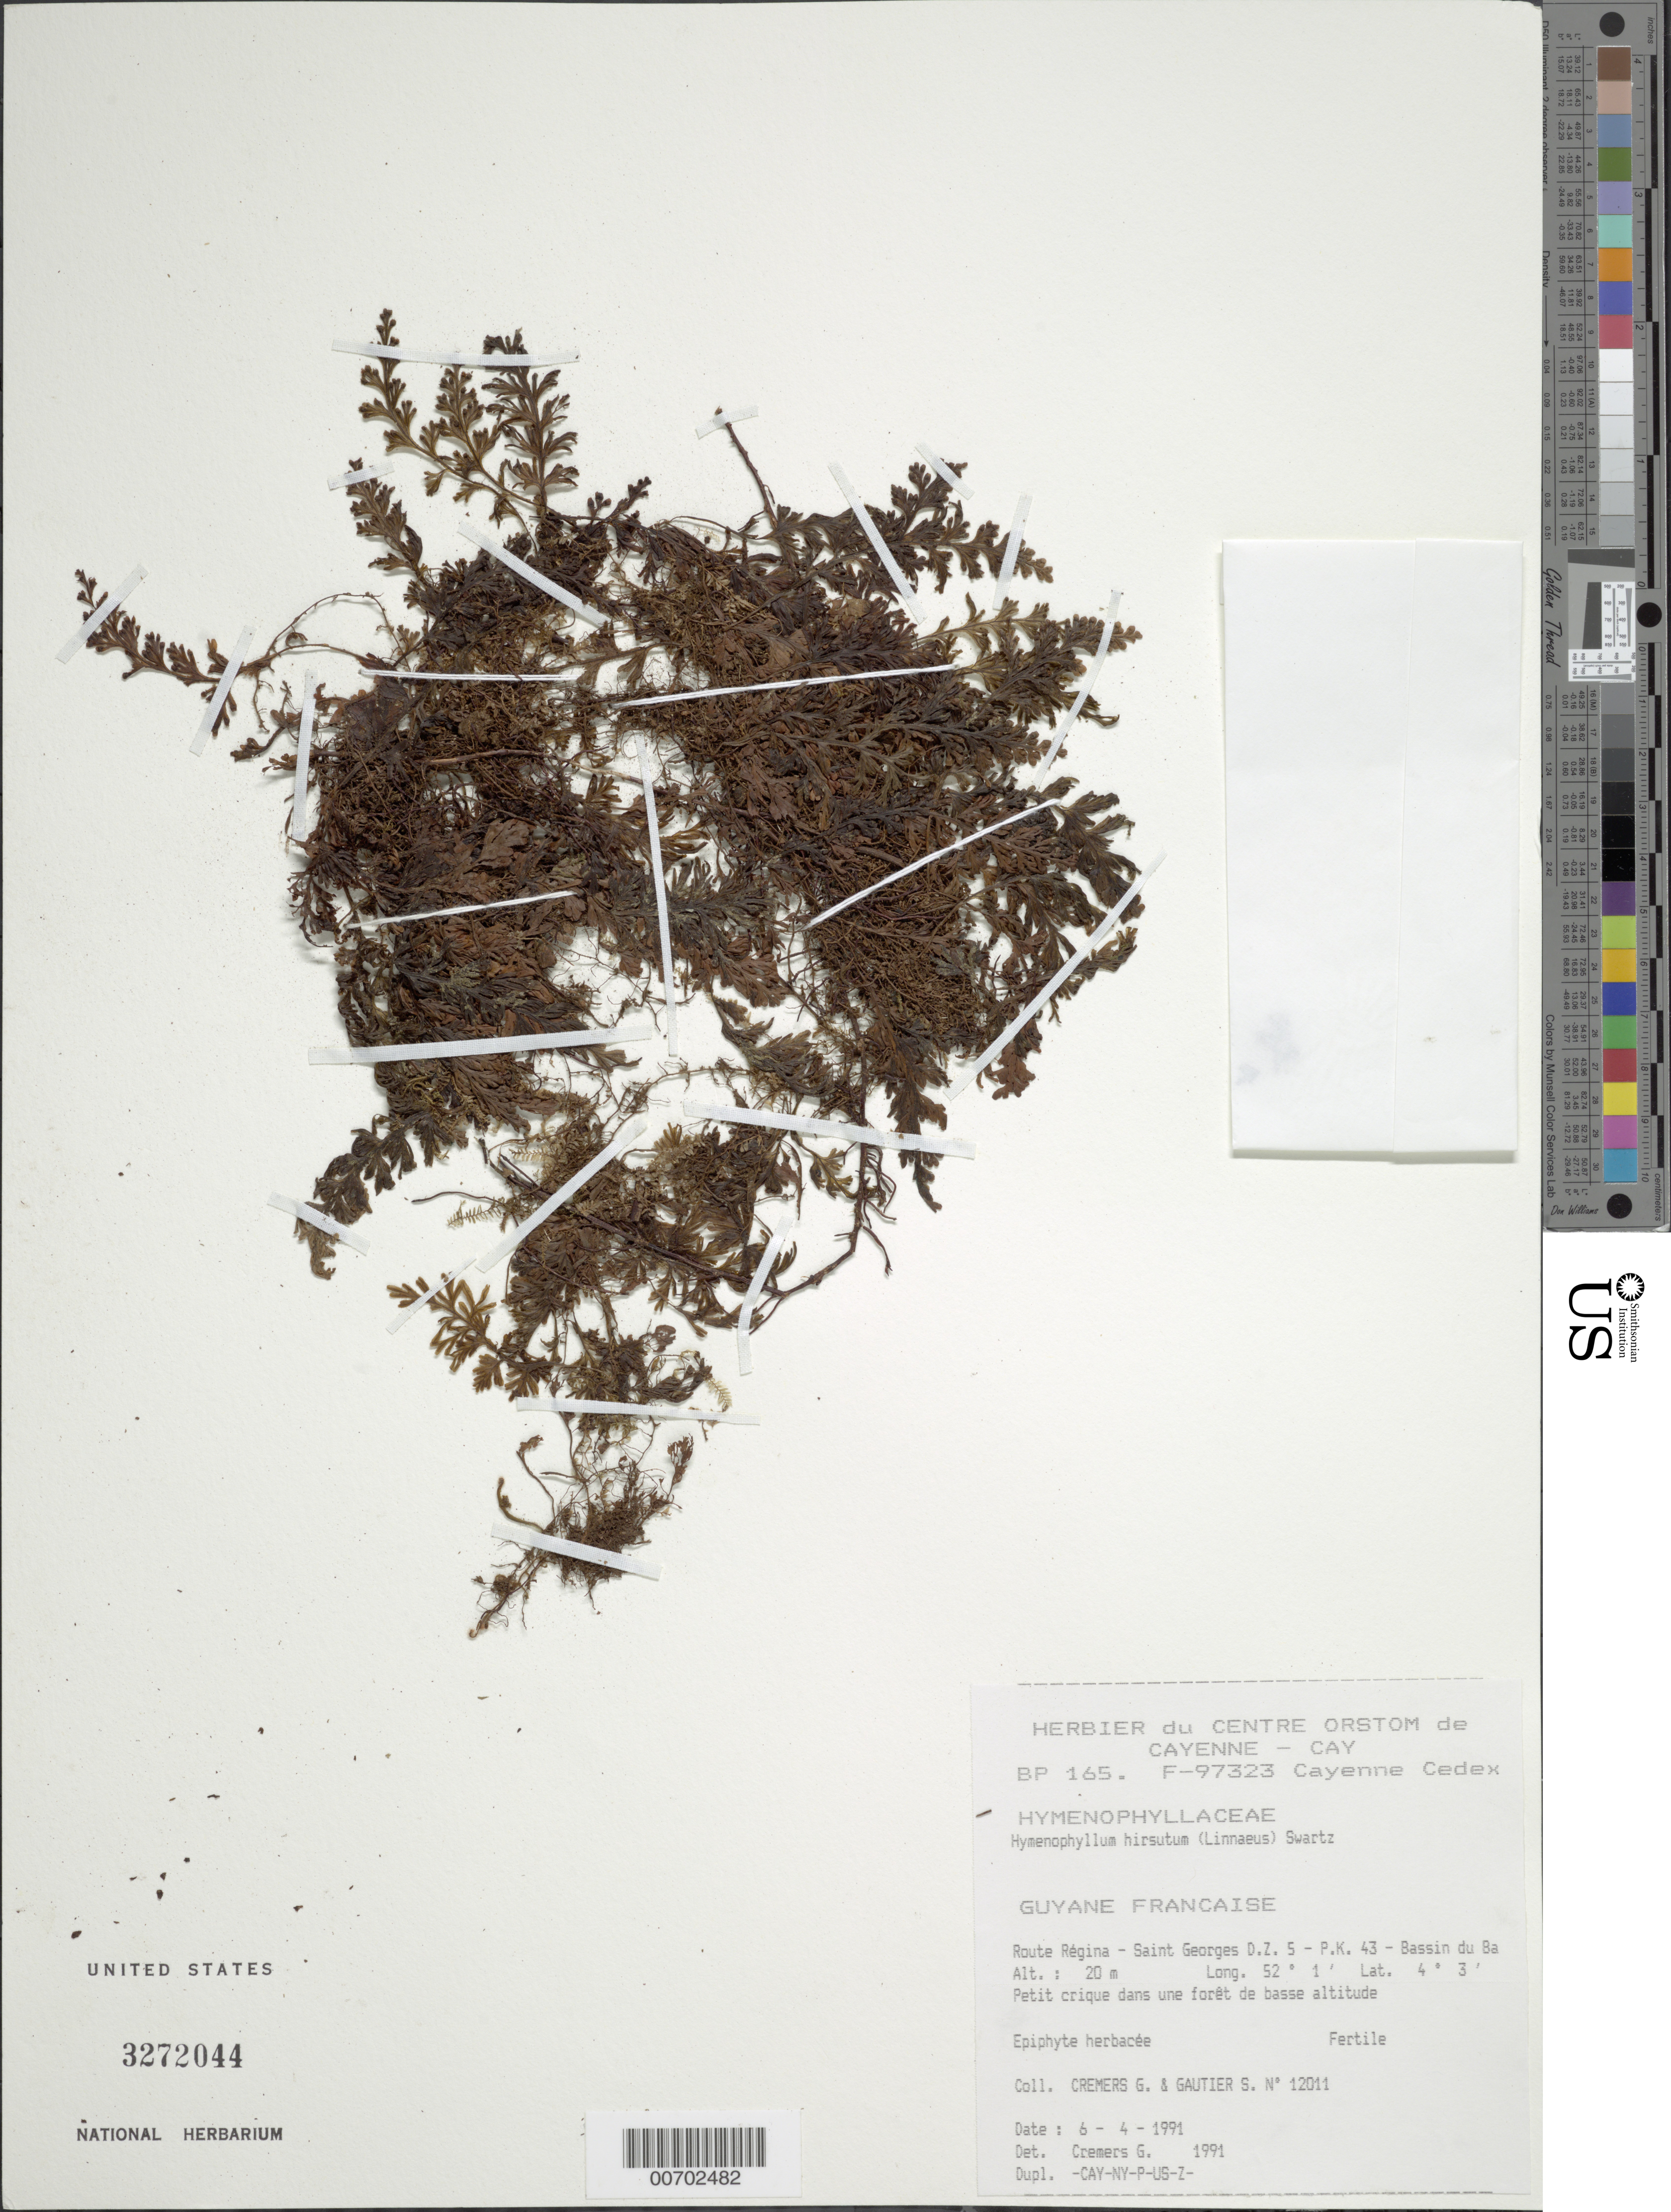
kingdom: Plantae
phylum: Tracheophyta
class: Polypodiopsida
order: Hymenophyllales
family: Hymenophyllaceae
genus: Hymenophyllum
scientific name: Hymenophyllum hirsutum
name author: (L.) Sw.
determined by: Cremers, Georges A.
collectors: G. Cremers & S. Gautier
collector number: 12011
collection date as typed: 6-Apr-91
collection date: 1991-04-06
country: French Guiana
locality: Route Régina, Saint Georges, DZ 5-PK43, Bassin de l'Approuague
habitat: Small creek in low forest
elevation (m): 20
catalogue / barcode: US 3272044